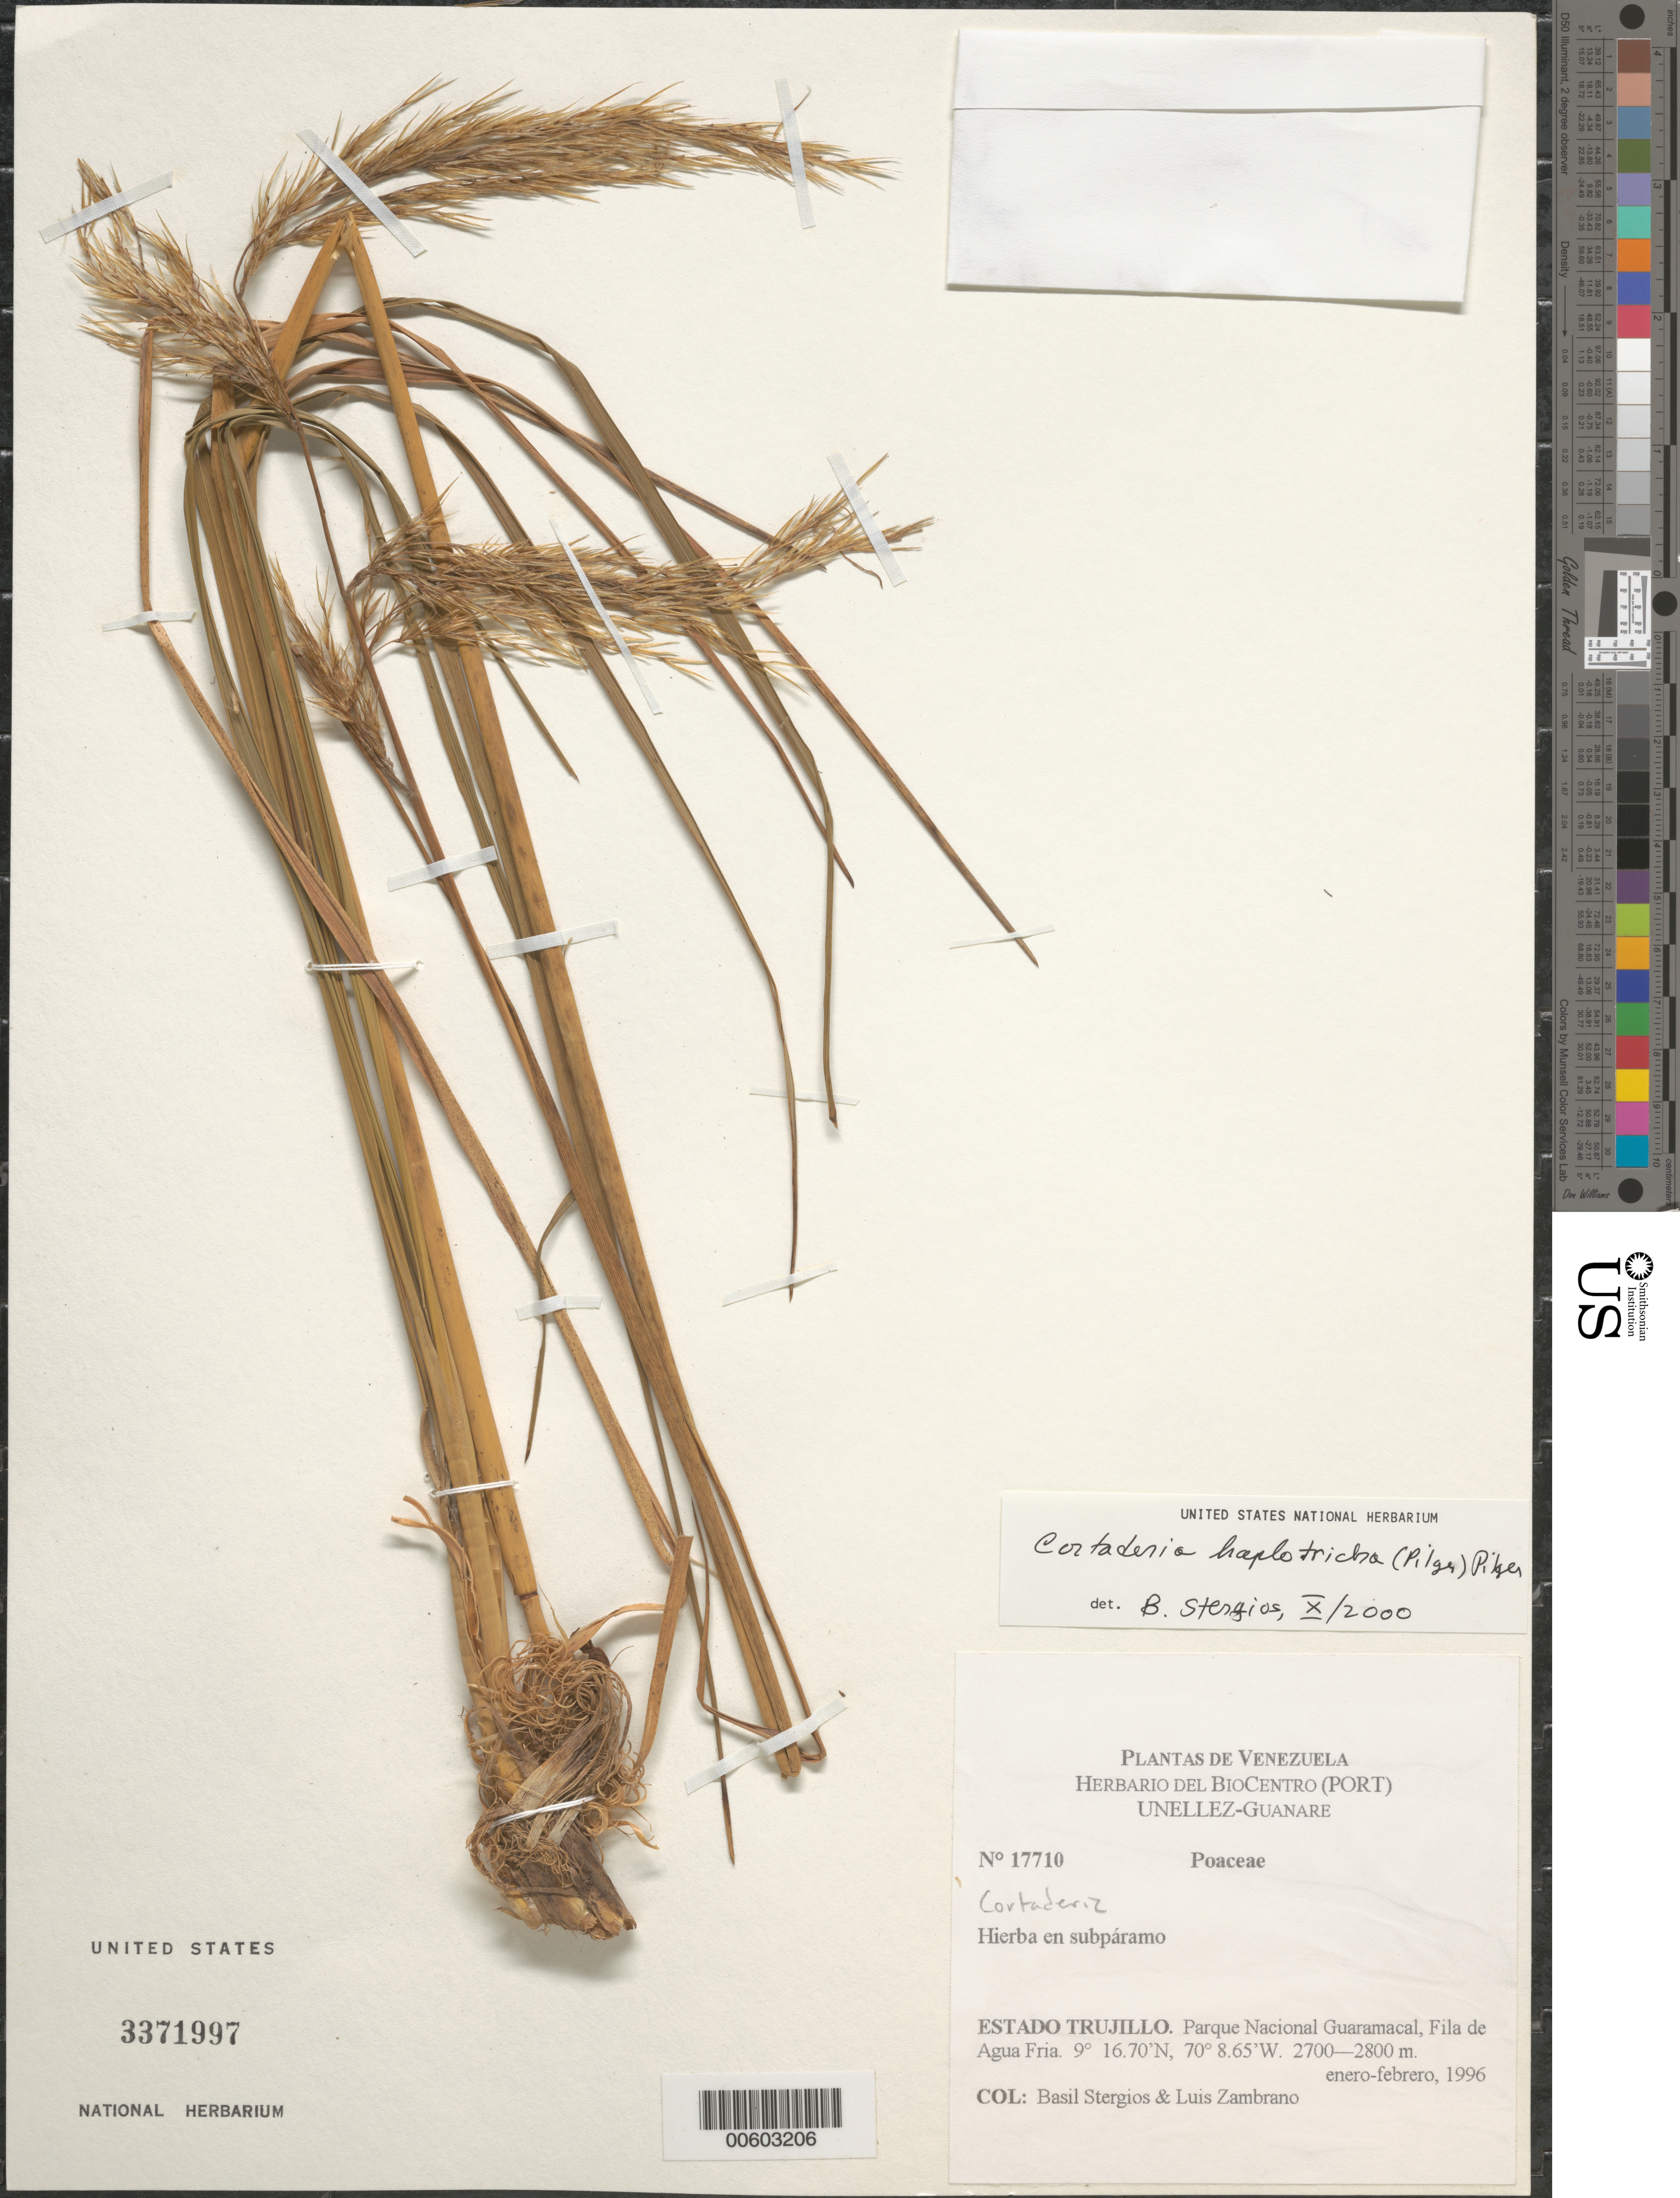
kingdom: Plantae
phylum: Tracheophyta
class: Liliopsida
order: Poales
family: Poaceae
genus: Cortaderia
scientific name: Cortaderia hapalotricha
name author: (Pilg.) Conert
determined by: Stergios, B. G.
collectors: B. G. Stergios & L. Zambrano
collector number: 17710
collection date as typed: Jan 1996 to -- Feb 1996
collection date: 1996-01/1996-02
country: Venezuela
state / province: Trujillo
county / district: Boconó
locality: Parque Nacional Guaramacal, Fila de Agua Fria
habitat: Subpáramo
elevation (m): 2700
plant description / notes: PORT, US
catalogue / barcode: US 3371997